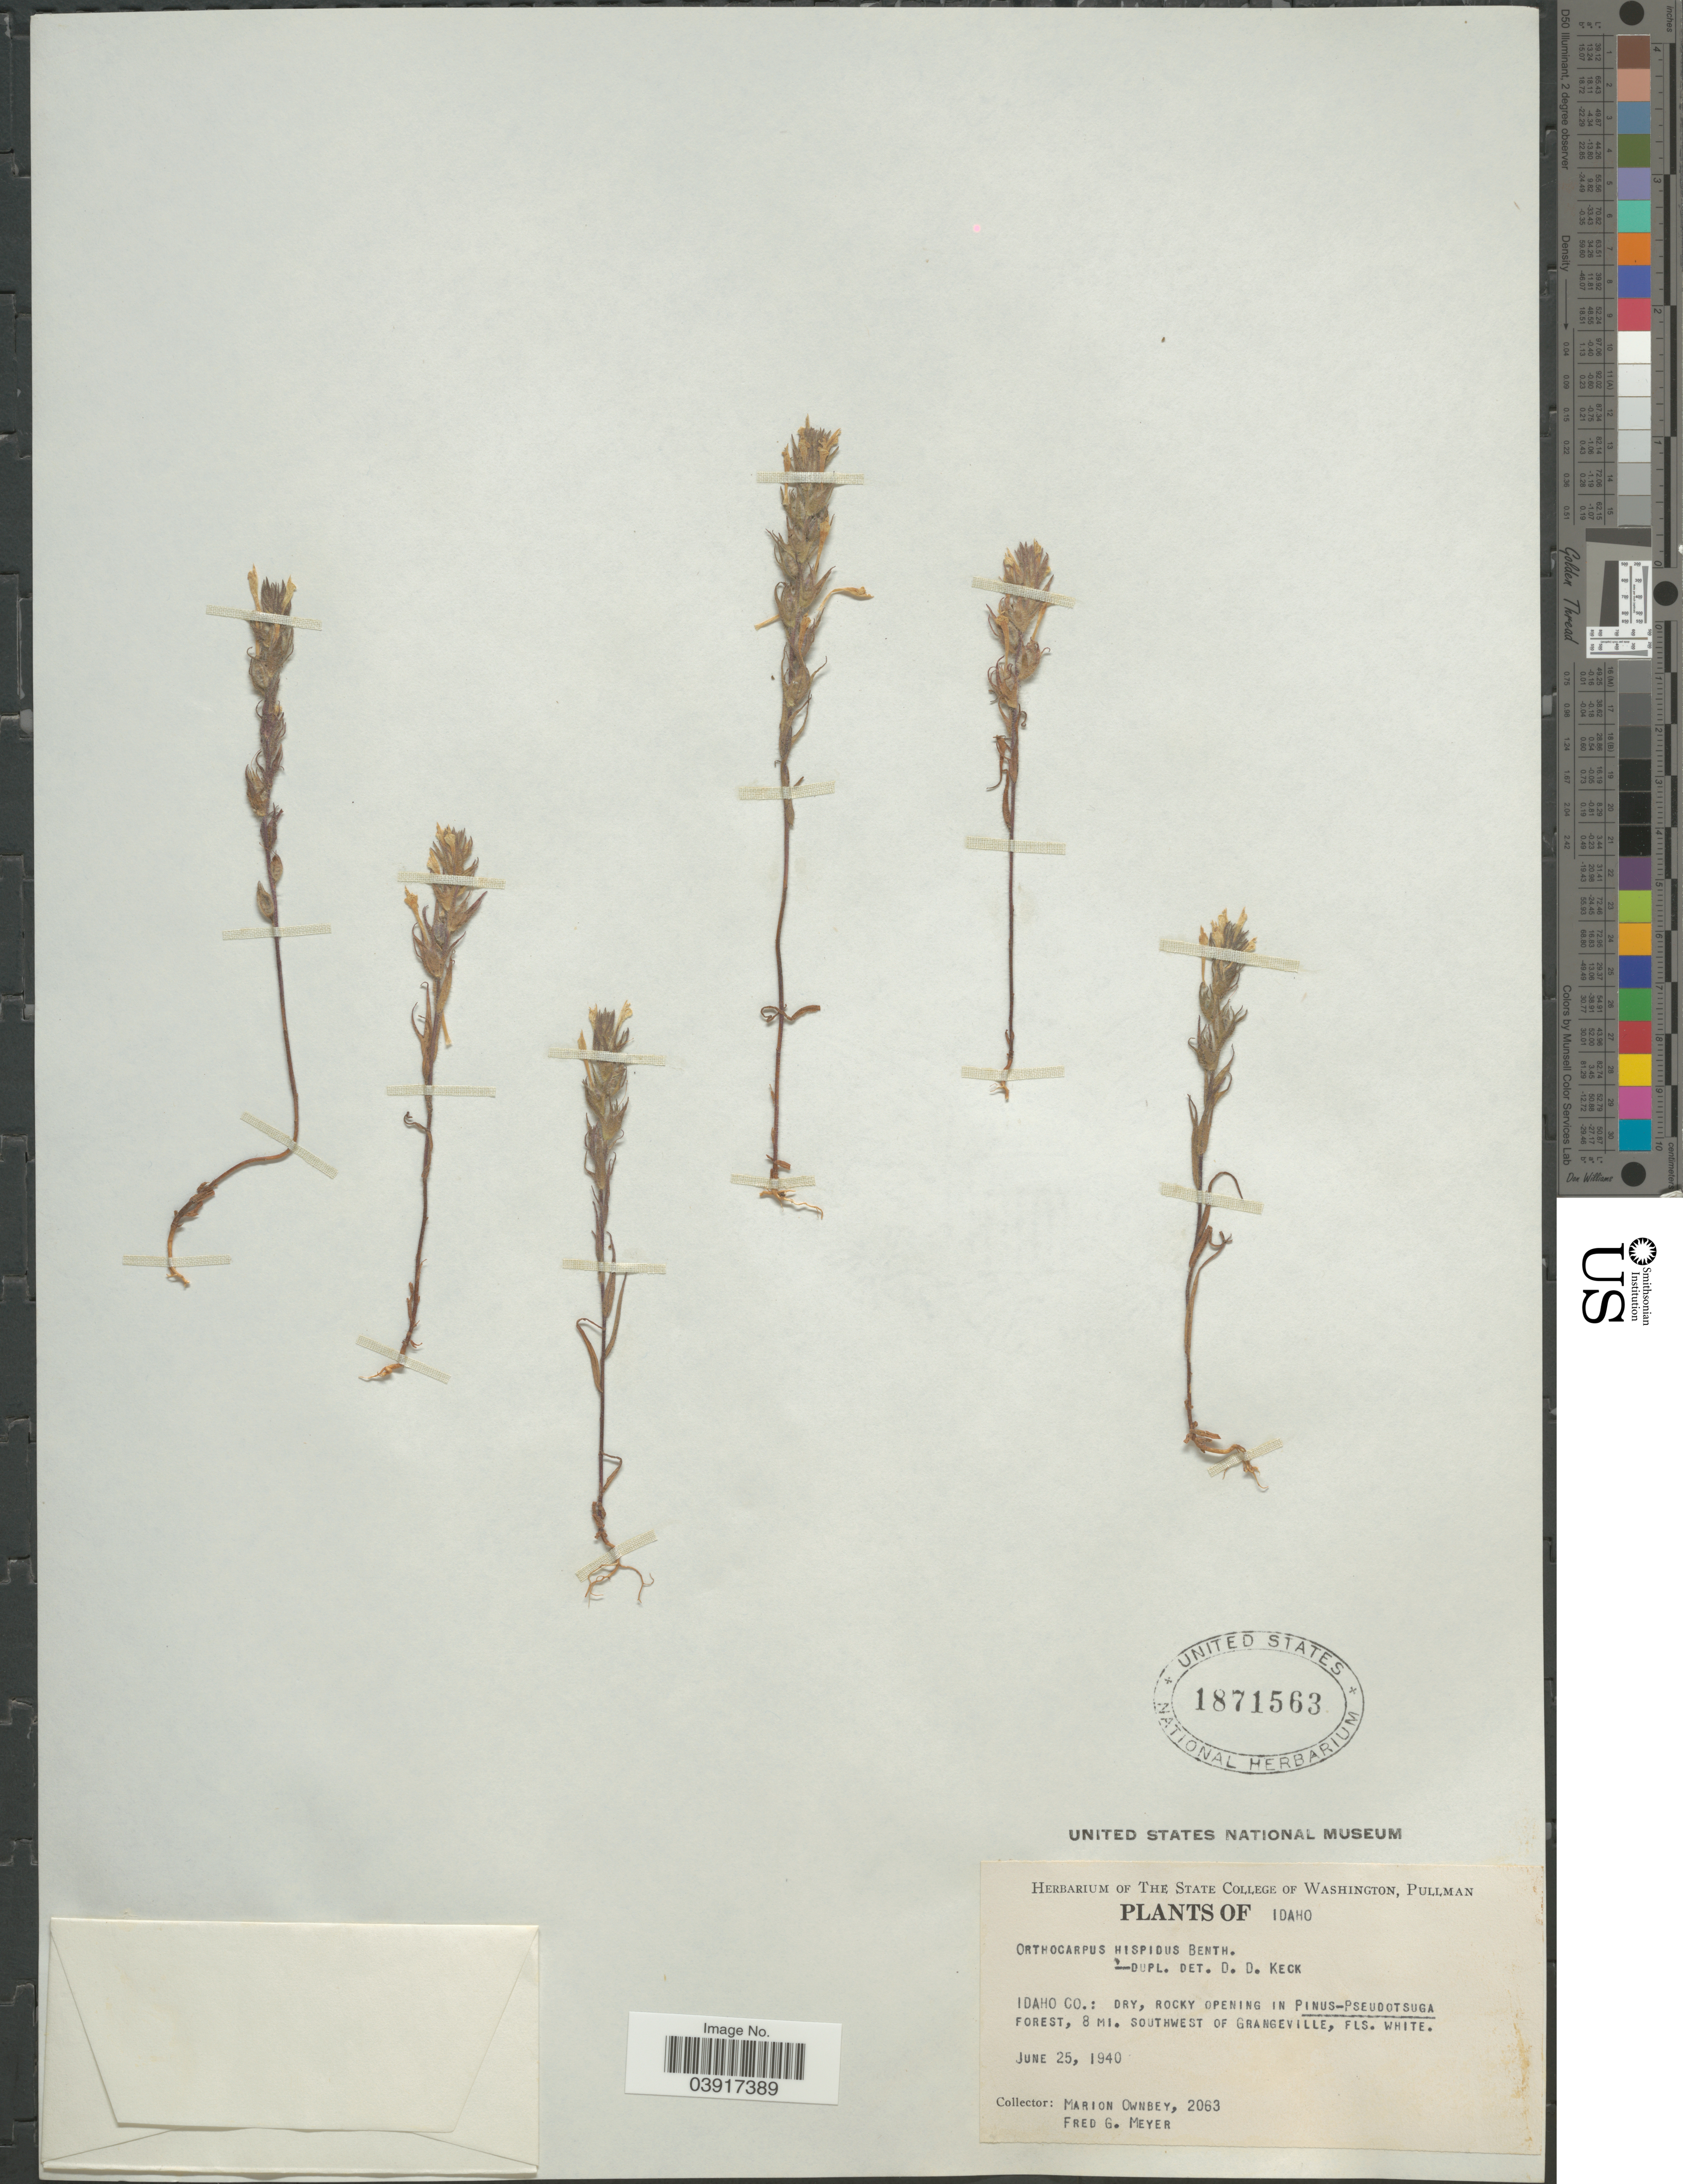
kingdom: Plantae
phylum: Tracheophyta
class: Magnoliopsida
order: Lamiales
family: Orobanchaceae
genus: Orthocarpus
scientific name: Orthocarpus hispidus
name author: Benth.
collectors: M. Ownbey & F. Meyer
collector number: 2063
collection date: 1940-06-25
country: United States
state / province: Idaho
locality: Idaho Co.: Dry, rocky opening in Pinus-Pseudotsuga Forest, 9 mi. southwest of Grangeville.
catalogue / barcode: US 1871563